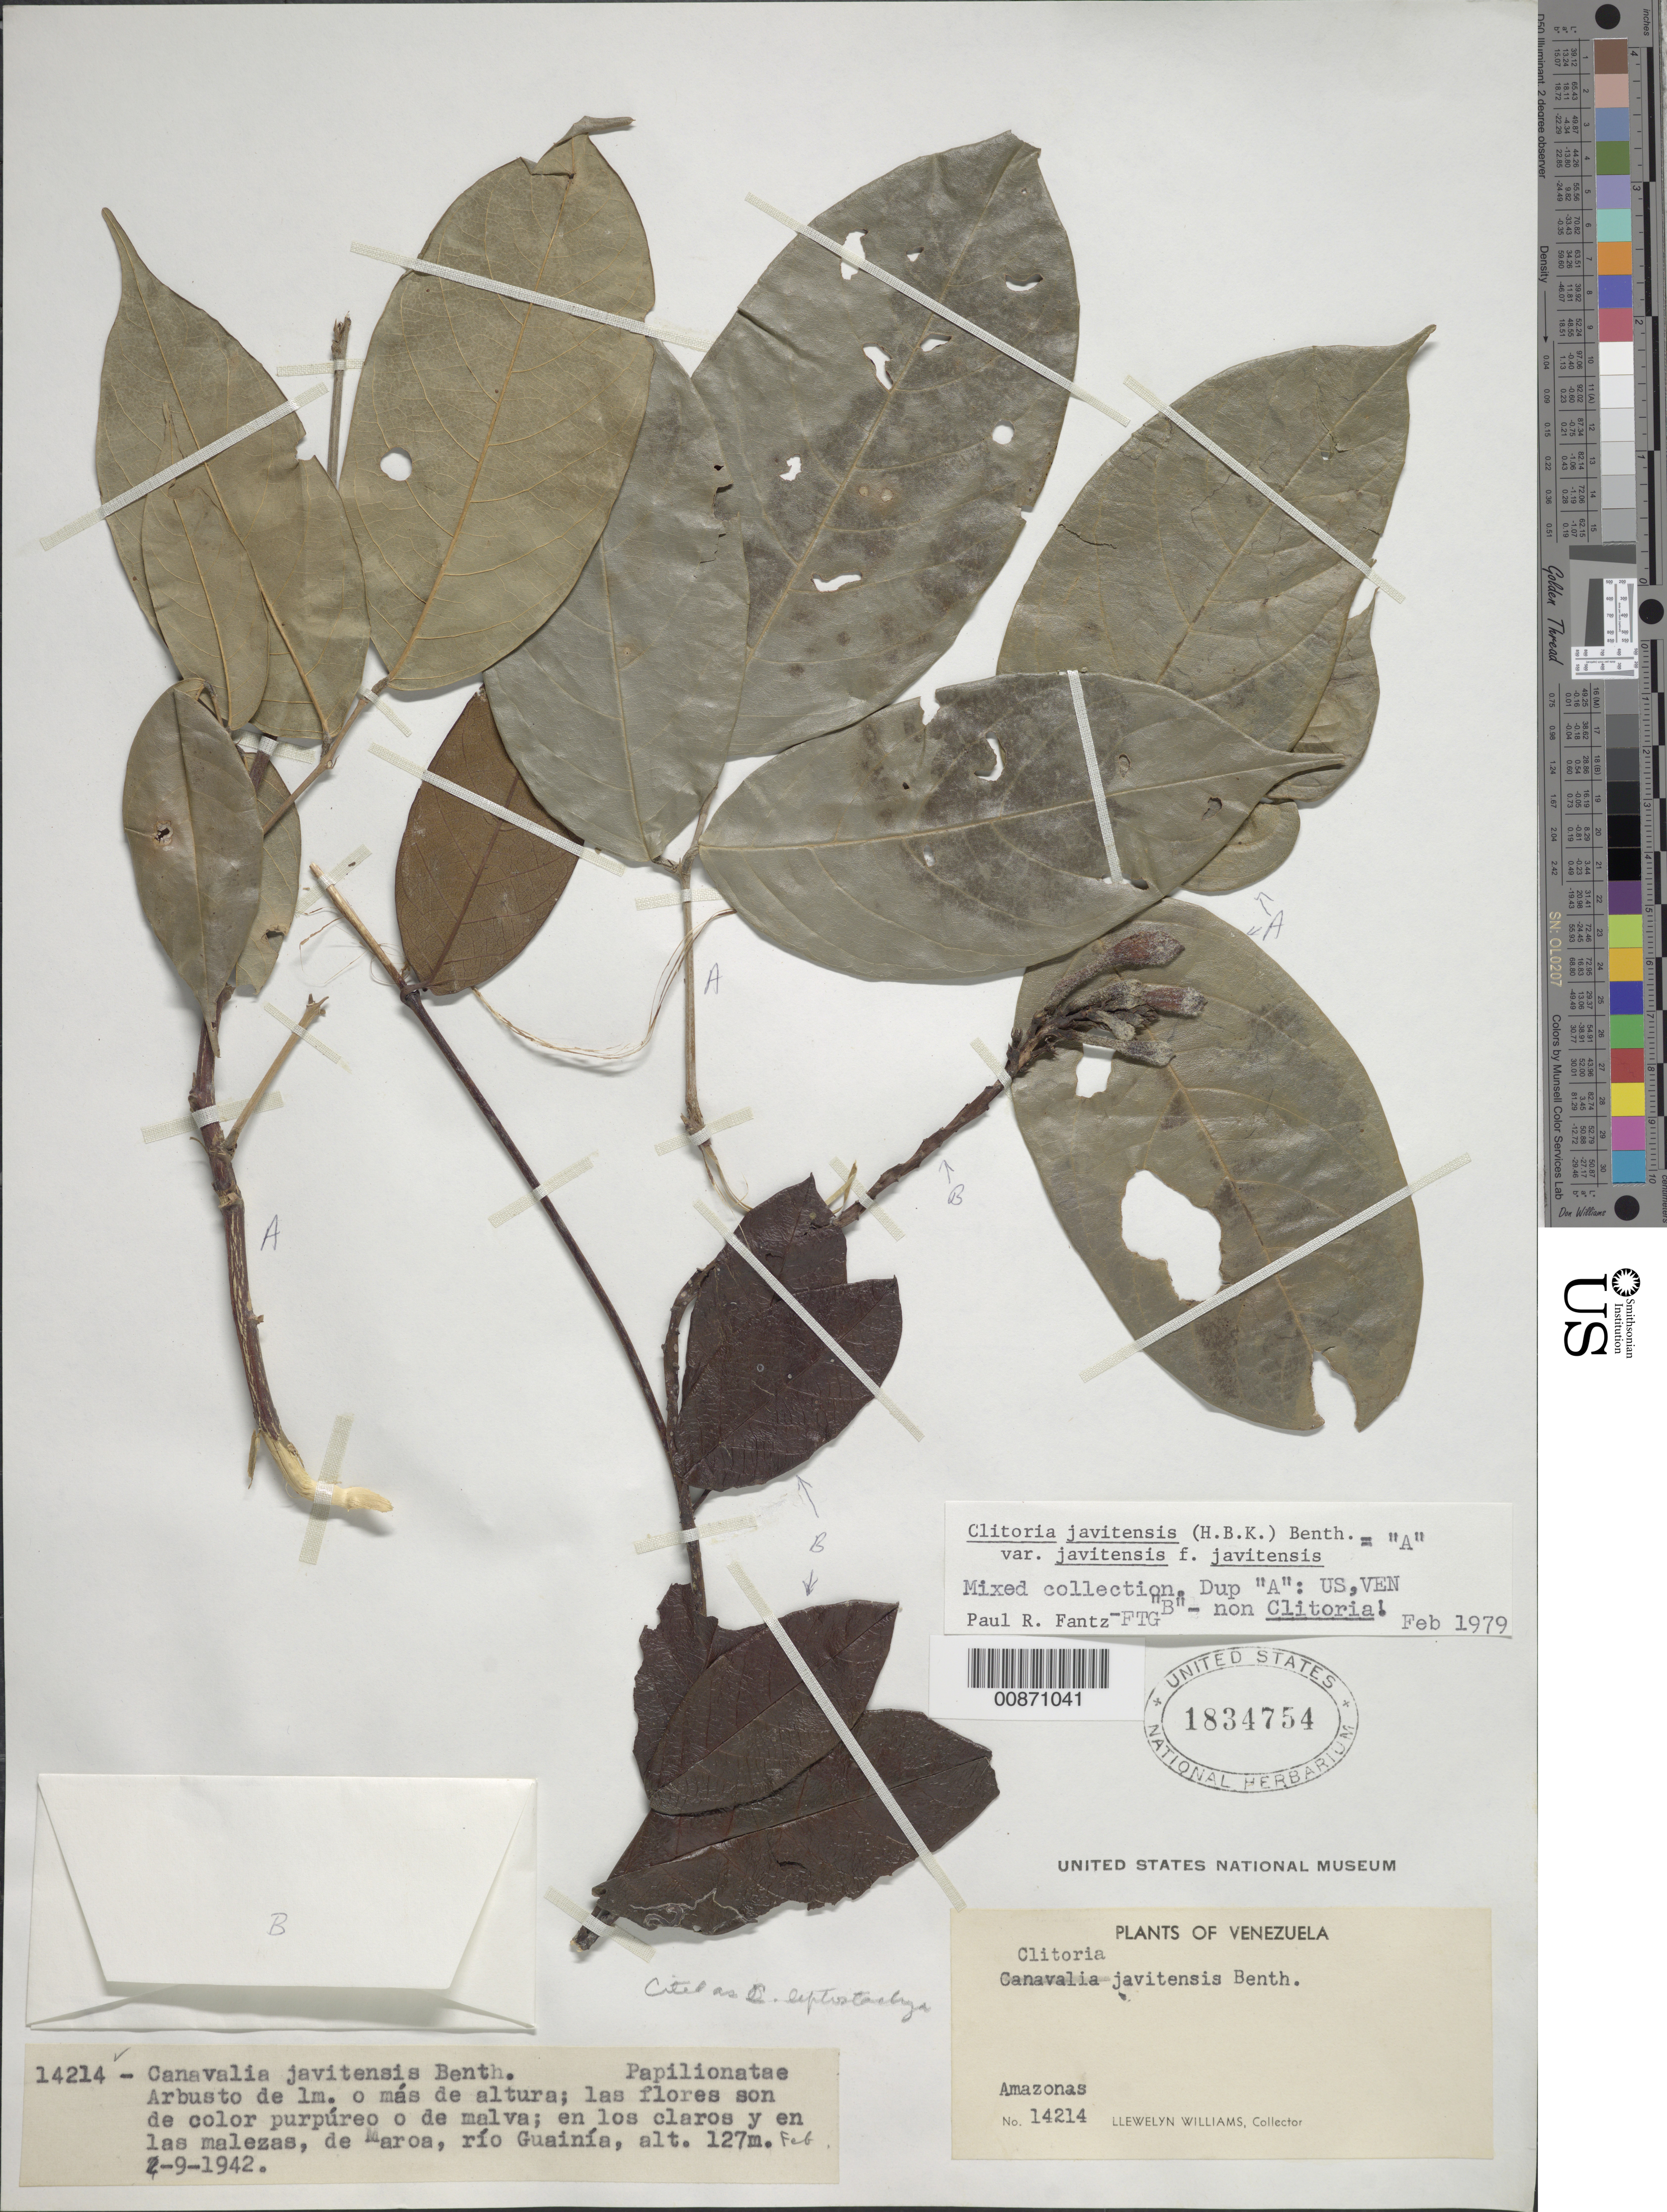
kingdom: Plantae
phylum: Tracheophyta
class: Magnoliopsida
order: Fabales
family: Fabaceae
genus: Clitoria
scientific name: Clitoria javitensis f. javitensis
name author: (Kunth) Benth.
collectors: Ll. Williams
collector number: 14214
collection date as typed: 9-Feb-42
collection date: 1942-02-09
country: Venezuela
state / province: Amazonas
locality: Maroa, Río Guainía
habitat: Claros y malezas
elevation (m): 127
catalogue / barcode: US 1834754